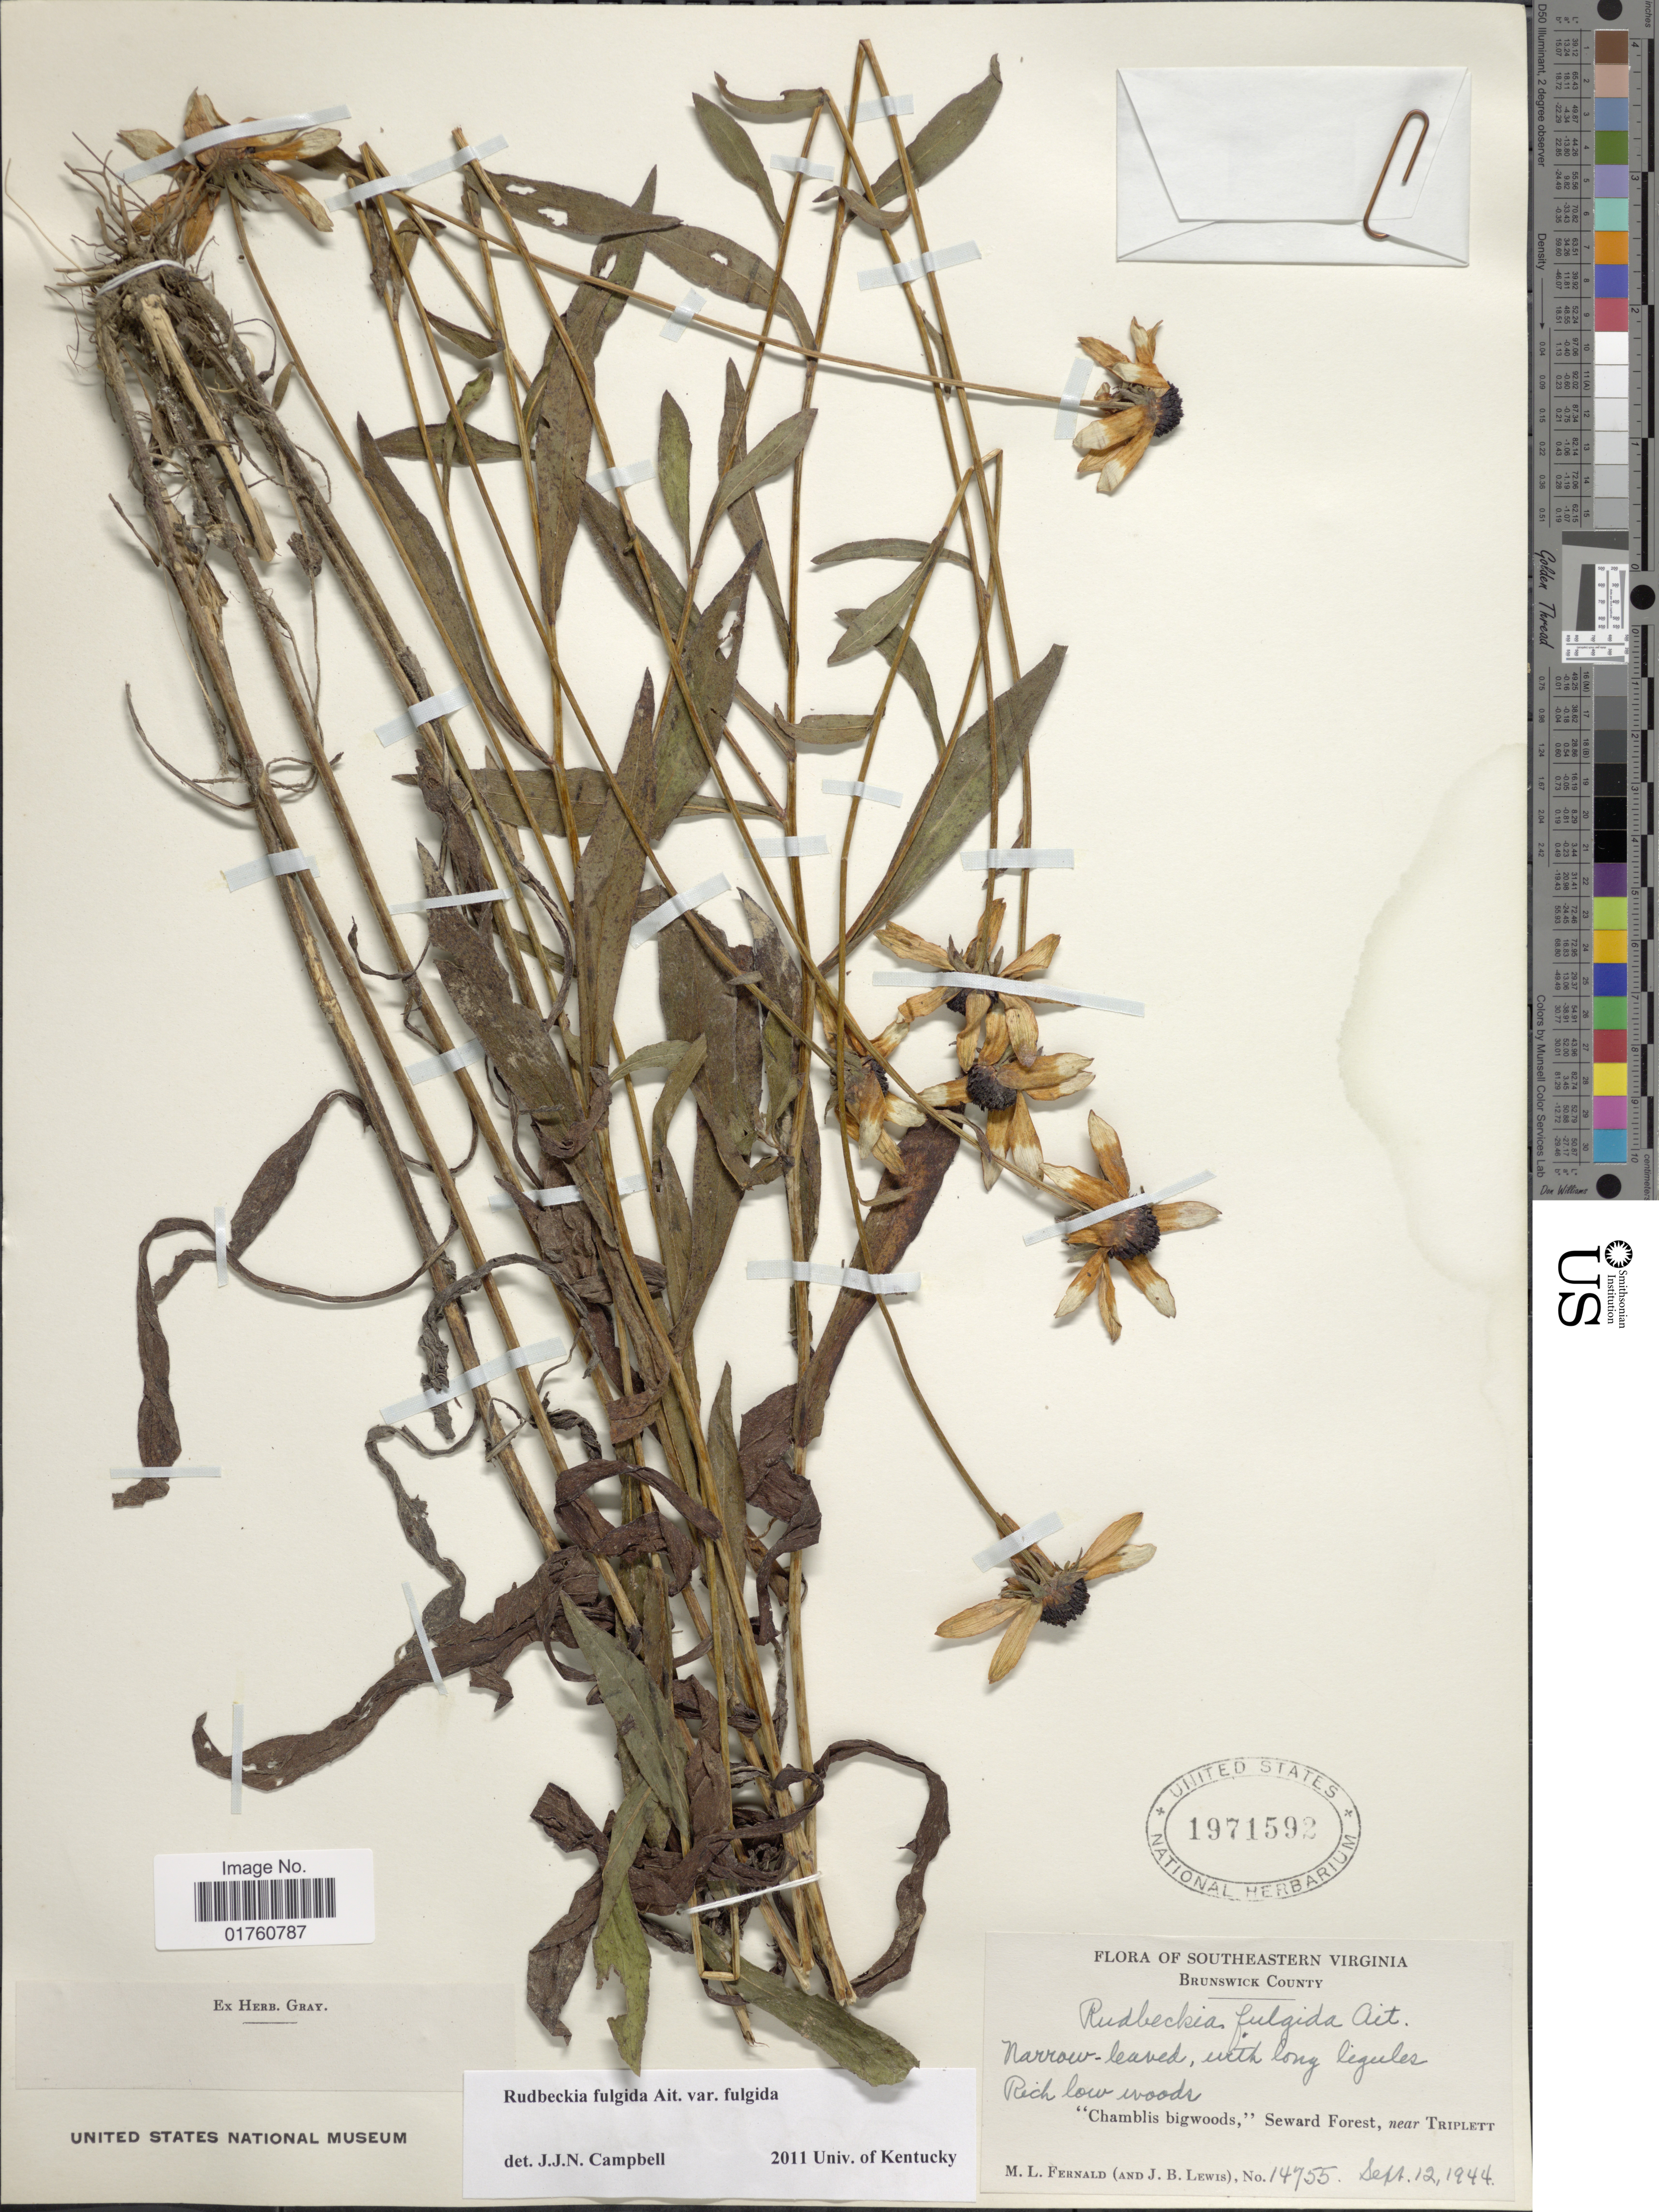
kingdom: Plantae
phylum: Tracheophyta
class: Magnoliopsida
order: Asterales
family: Asteraceae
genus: Rudbeckia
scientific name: Rudbeckia fulgida var. fulgida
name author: Aiton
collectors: M. L. Fernald & J. B. Lewis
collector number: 14755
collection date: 1944-09-12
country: United States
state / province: Virginia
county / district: Brunswick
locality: Southeastern Virginia, Brunswick County, 'Chamblis bigwoods,' Seward Forest, near Triplett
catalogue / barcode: US 1971592